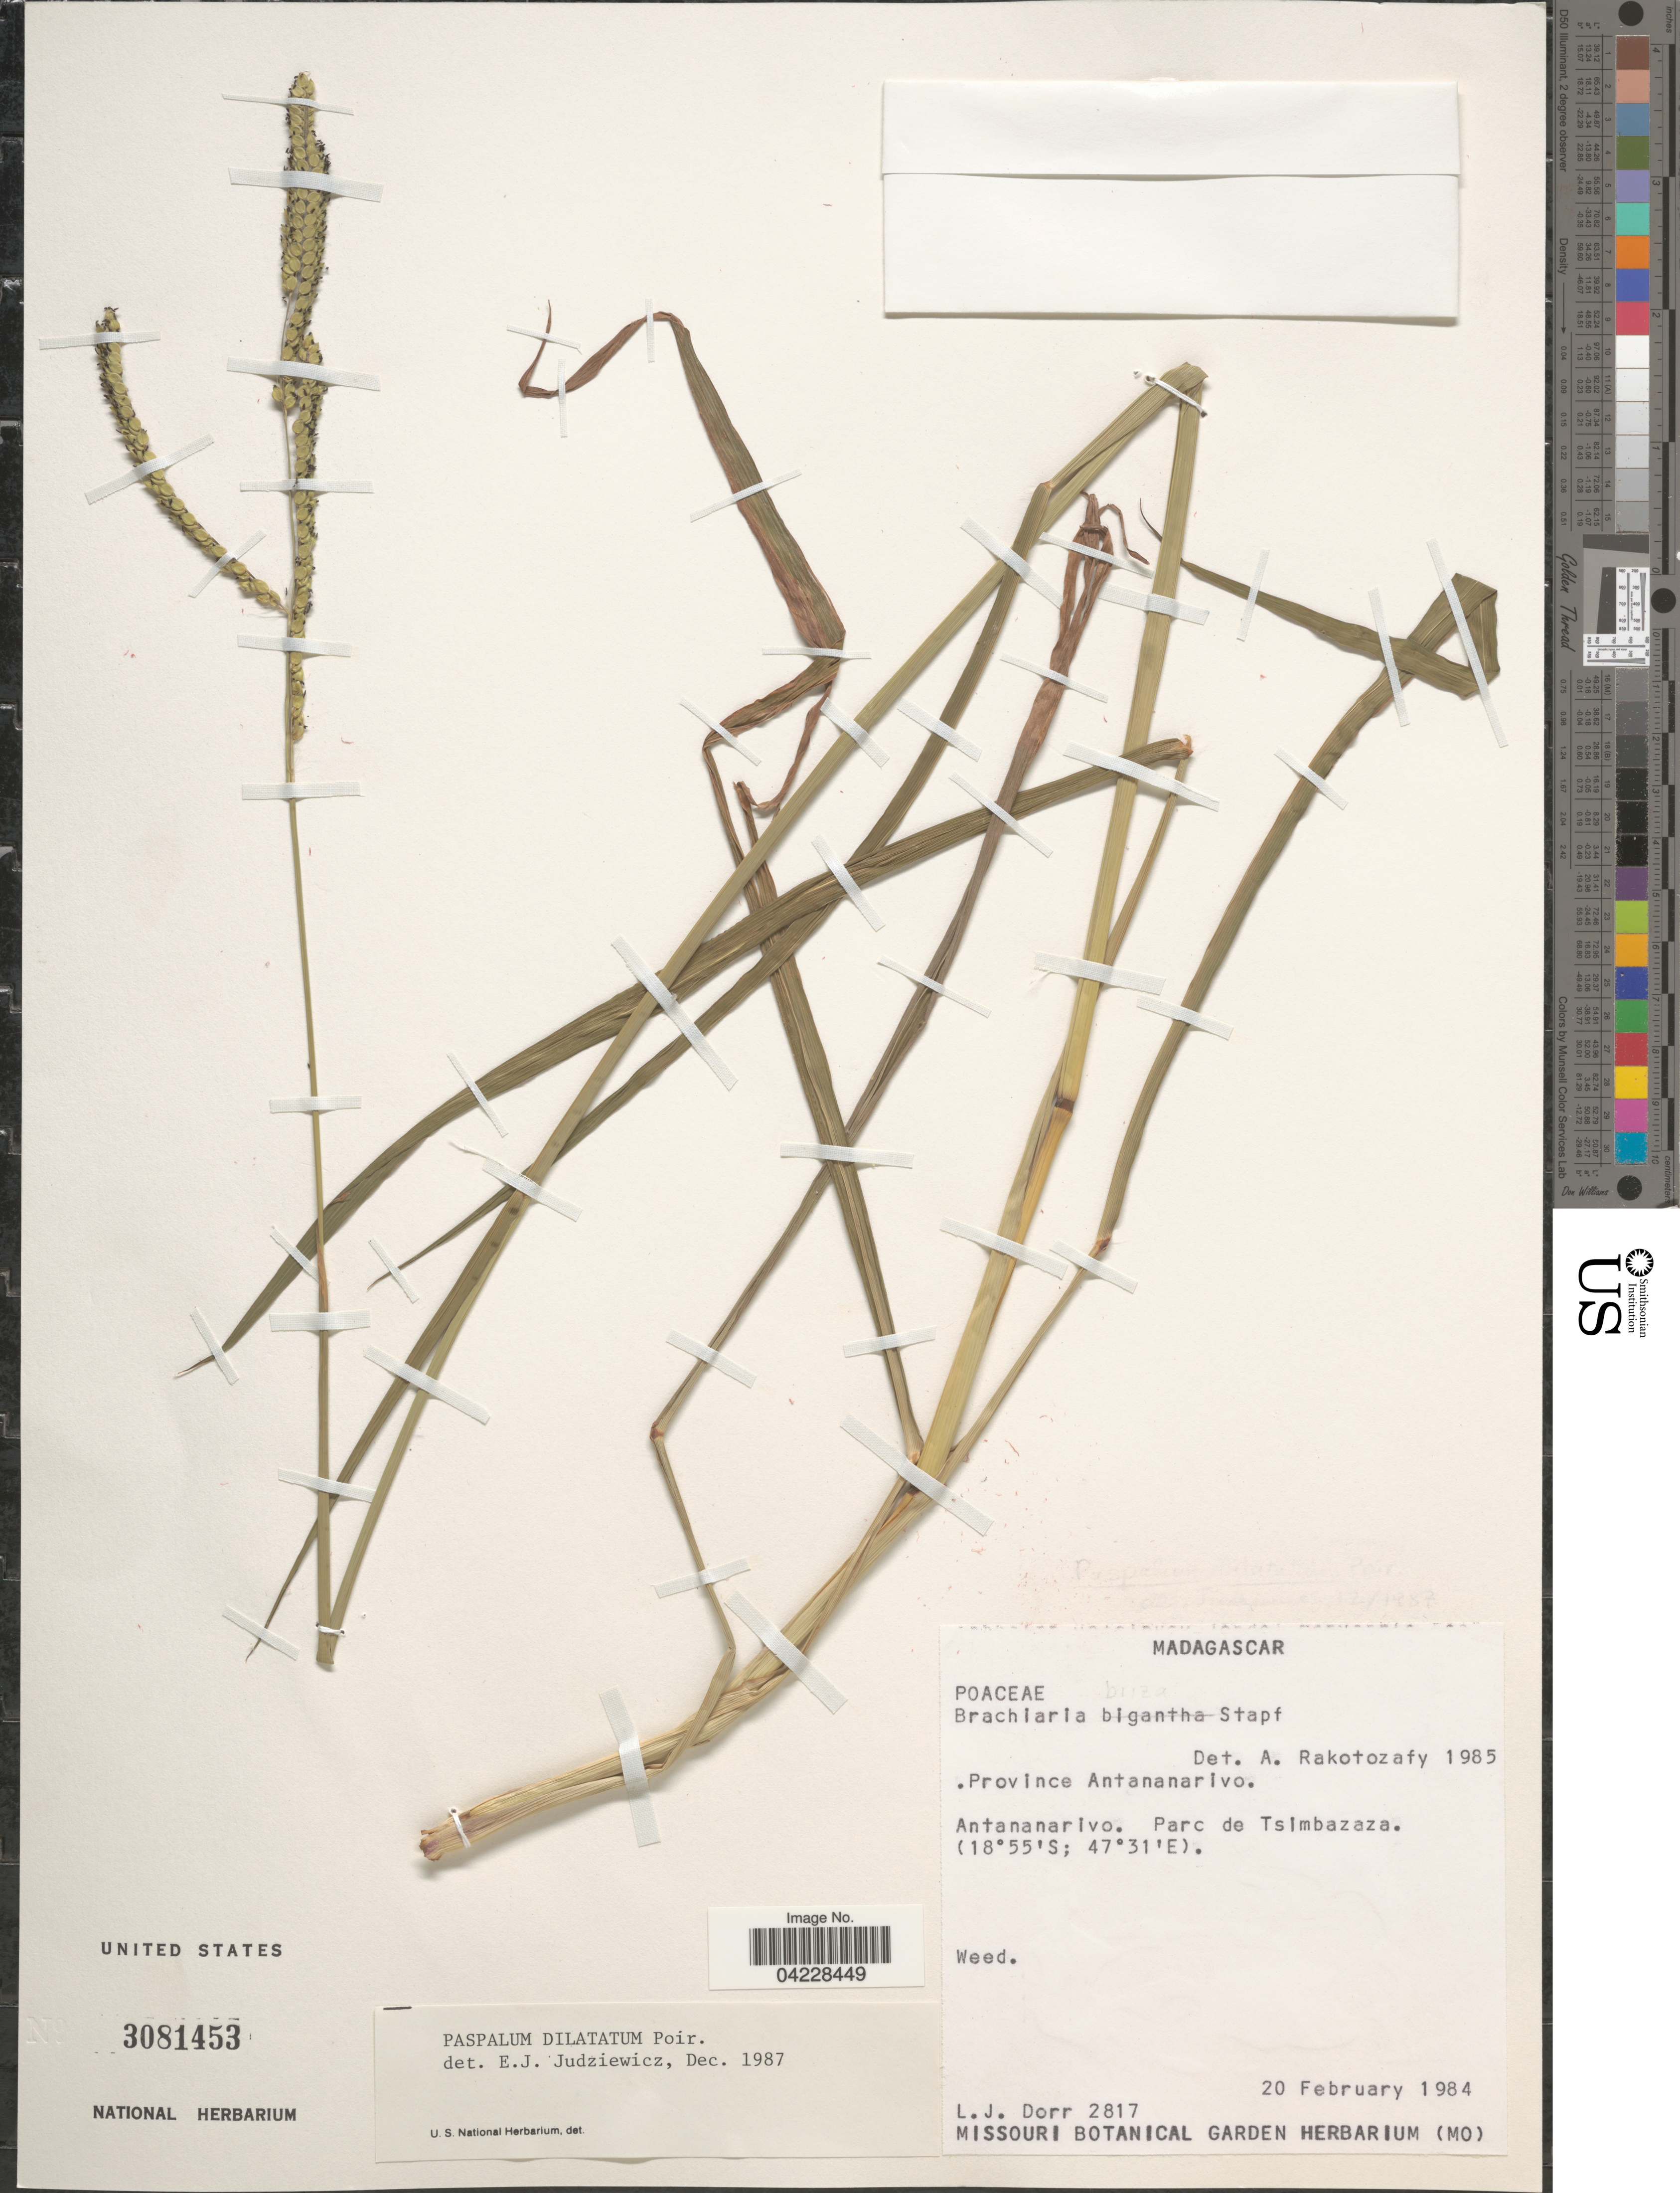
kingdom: Plantae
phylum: Tracheophyta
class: Liliopsida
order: Poales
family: Poaceae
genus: Paspalum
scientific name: Paspalum dilatatum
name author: Poir.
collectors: L. J. Dorr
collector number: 2817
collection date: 1984-02-20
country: Madagascar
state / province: Analamanga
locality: Antananarivo. Parc de Tsimbazaza.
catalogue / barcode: US 3081453